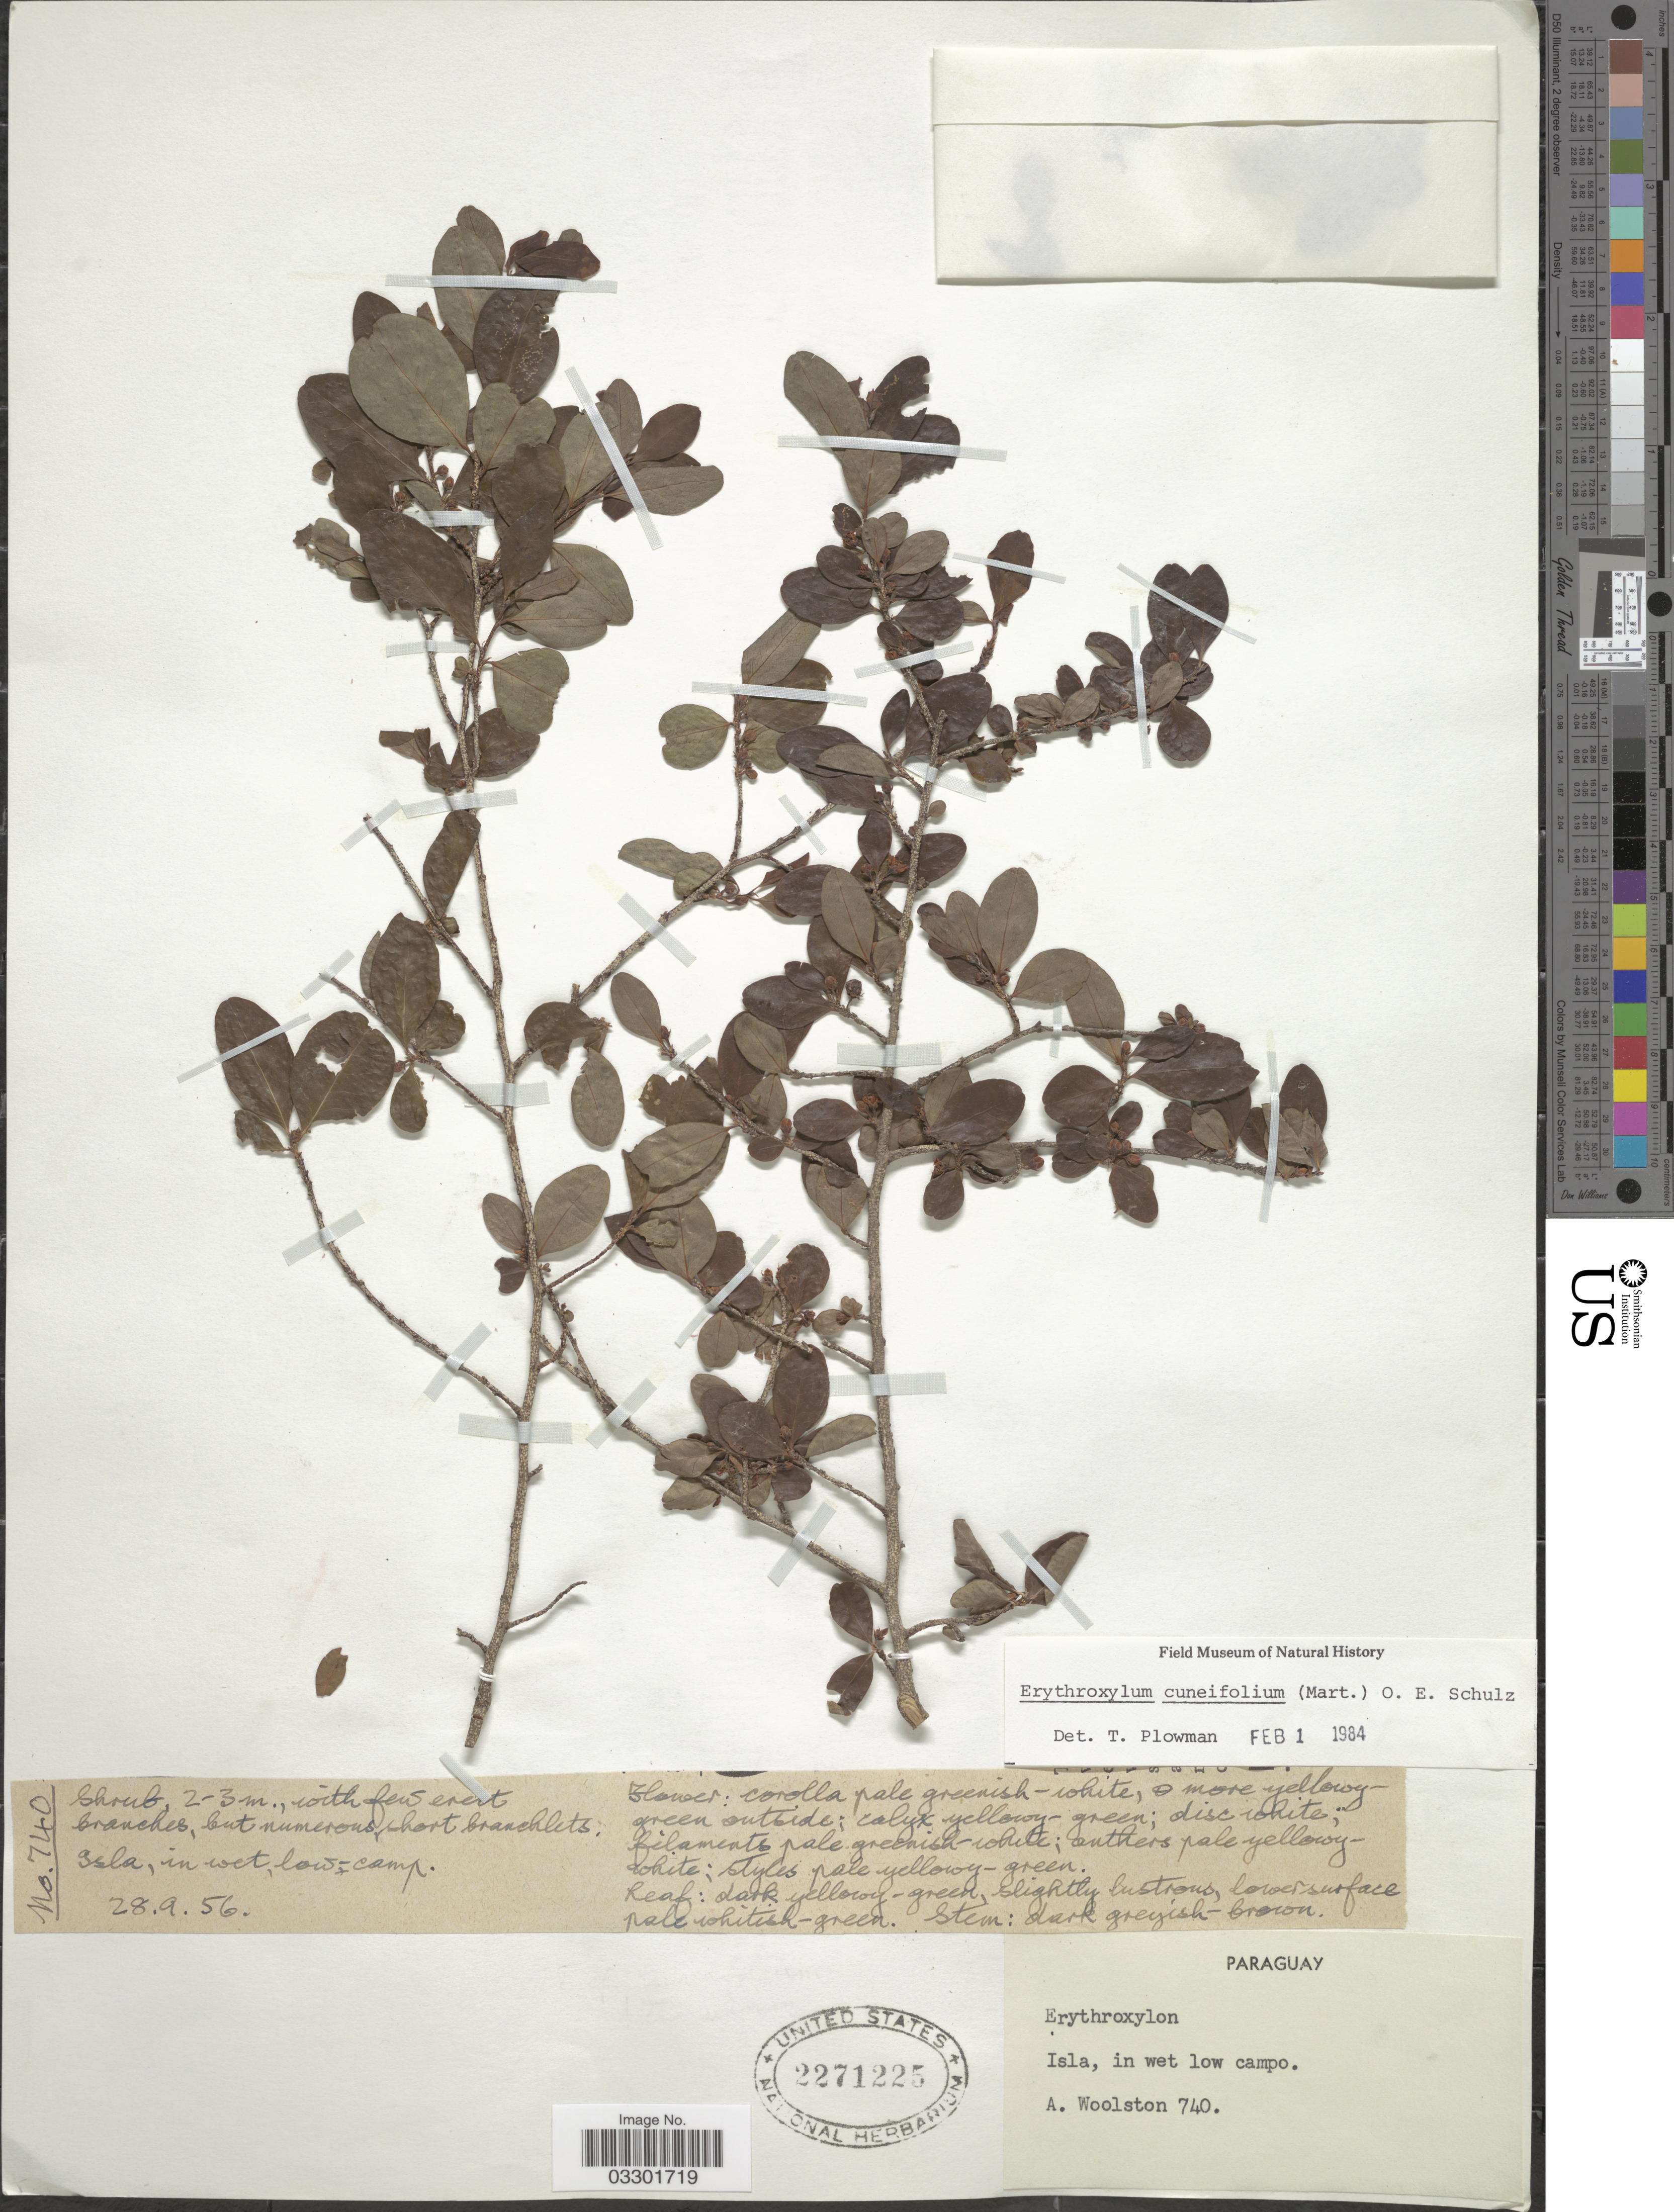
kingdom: Plantae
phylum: Tracheophyta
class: Magnoliopsida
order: Malpighiales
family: Erythroxylaceae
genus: Erythroxylum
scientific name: Erythroxylum cuneifolium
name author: (Mart.) O.E. Schulz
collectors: A. L. Woolston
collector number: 740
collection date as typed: Transcribed d/m/y: 28/9/56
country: Paraguay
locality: Isla, in wet low campo.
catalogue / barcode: US 2271225